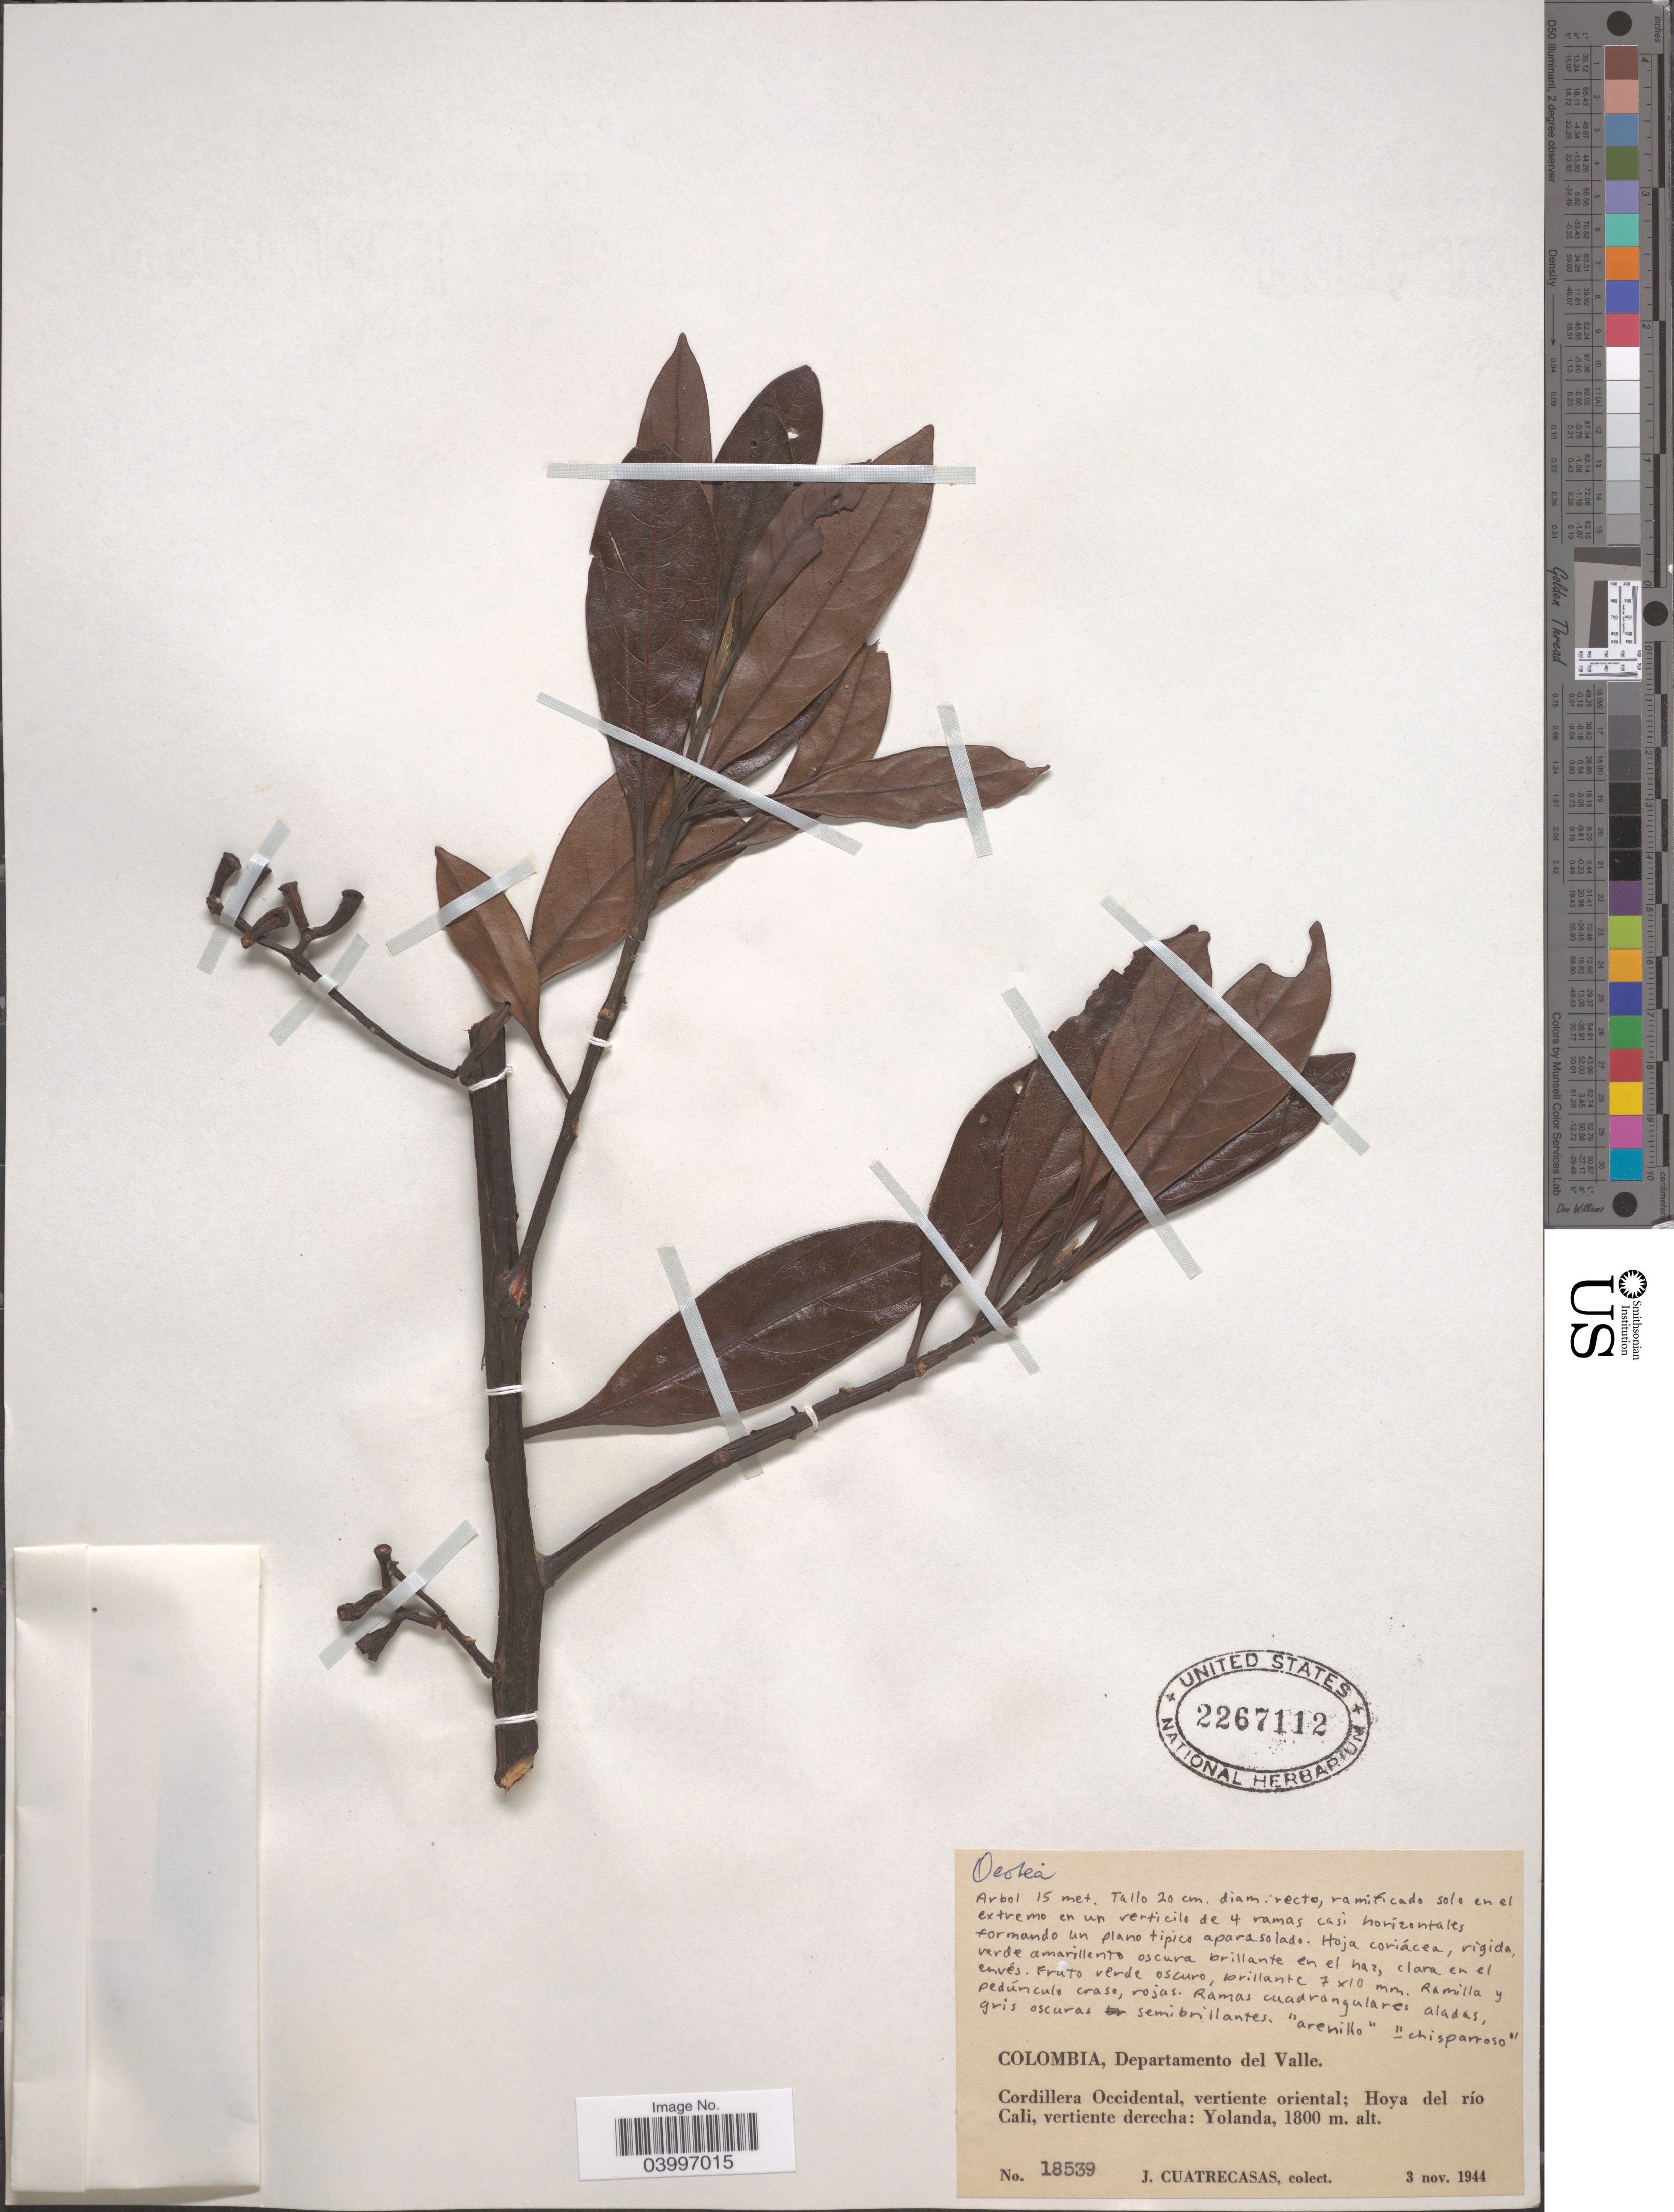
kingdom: Plantae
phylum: Tracheophyta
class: Magnoliopsida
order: Laurales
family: Lauraceae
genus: Ocotea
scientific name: Ocotea sp.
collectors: J. Cuatrecasas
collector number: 18539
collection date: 1944-11-03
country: Colombia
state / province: Valle del Cauca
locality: Departamento del Valle. Cordillera Occidental, vertiente oriental; Hoya del río Cali, vertiente derecha: Yolanda.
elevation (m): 1800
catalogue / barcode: US 2267112